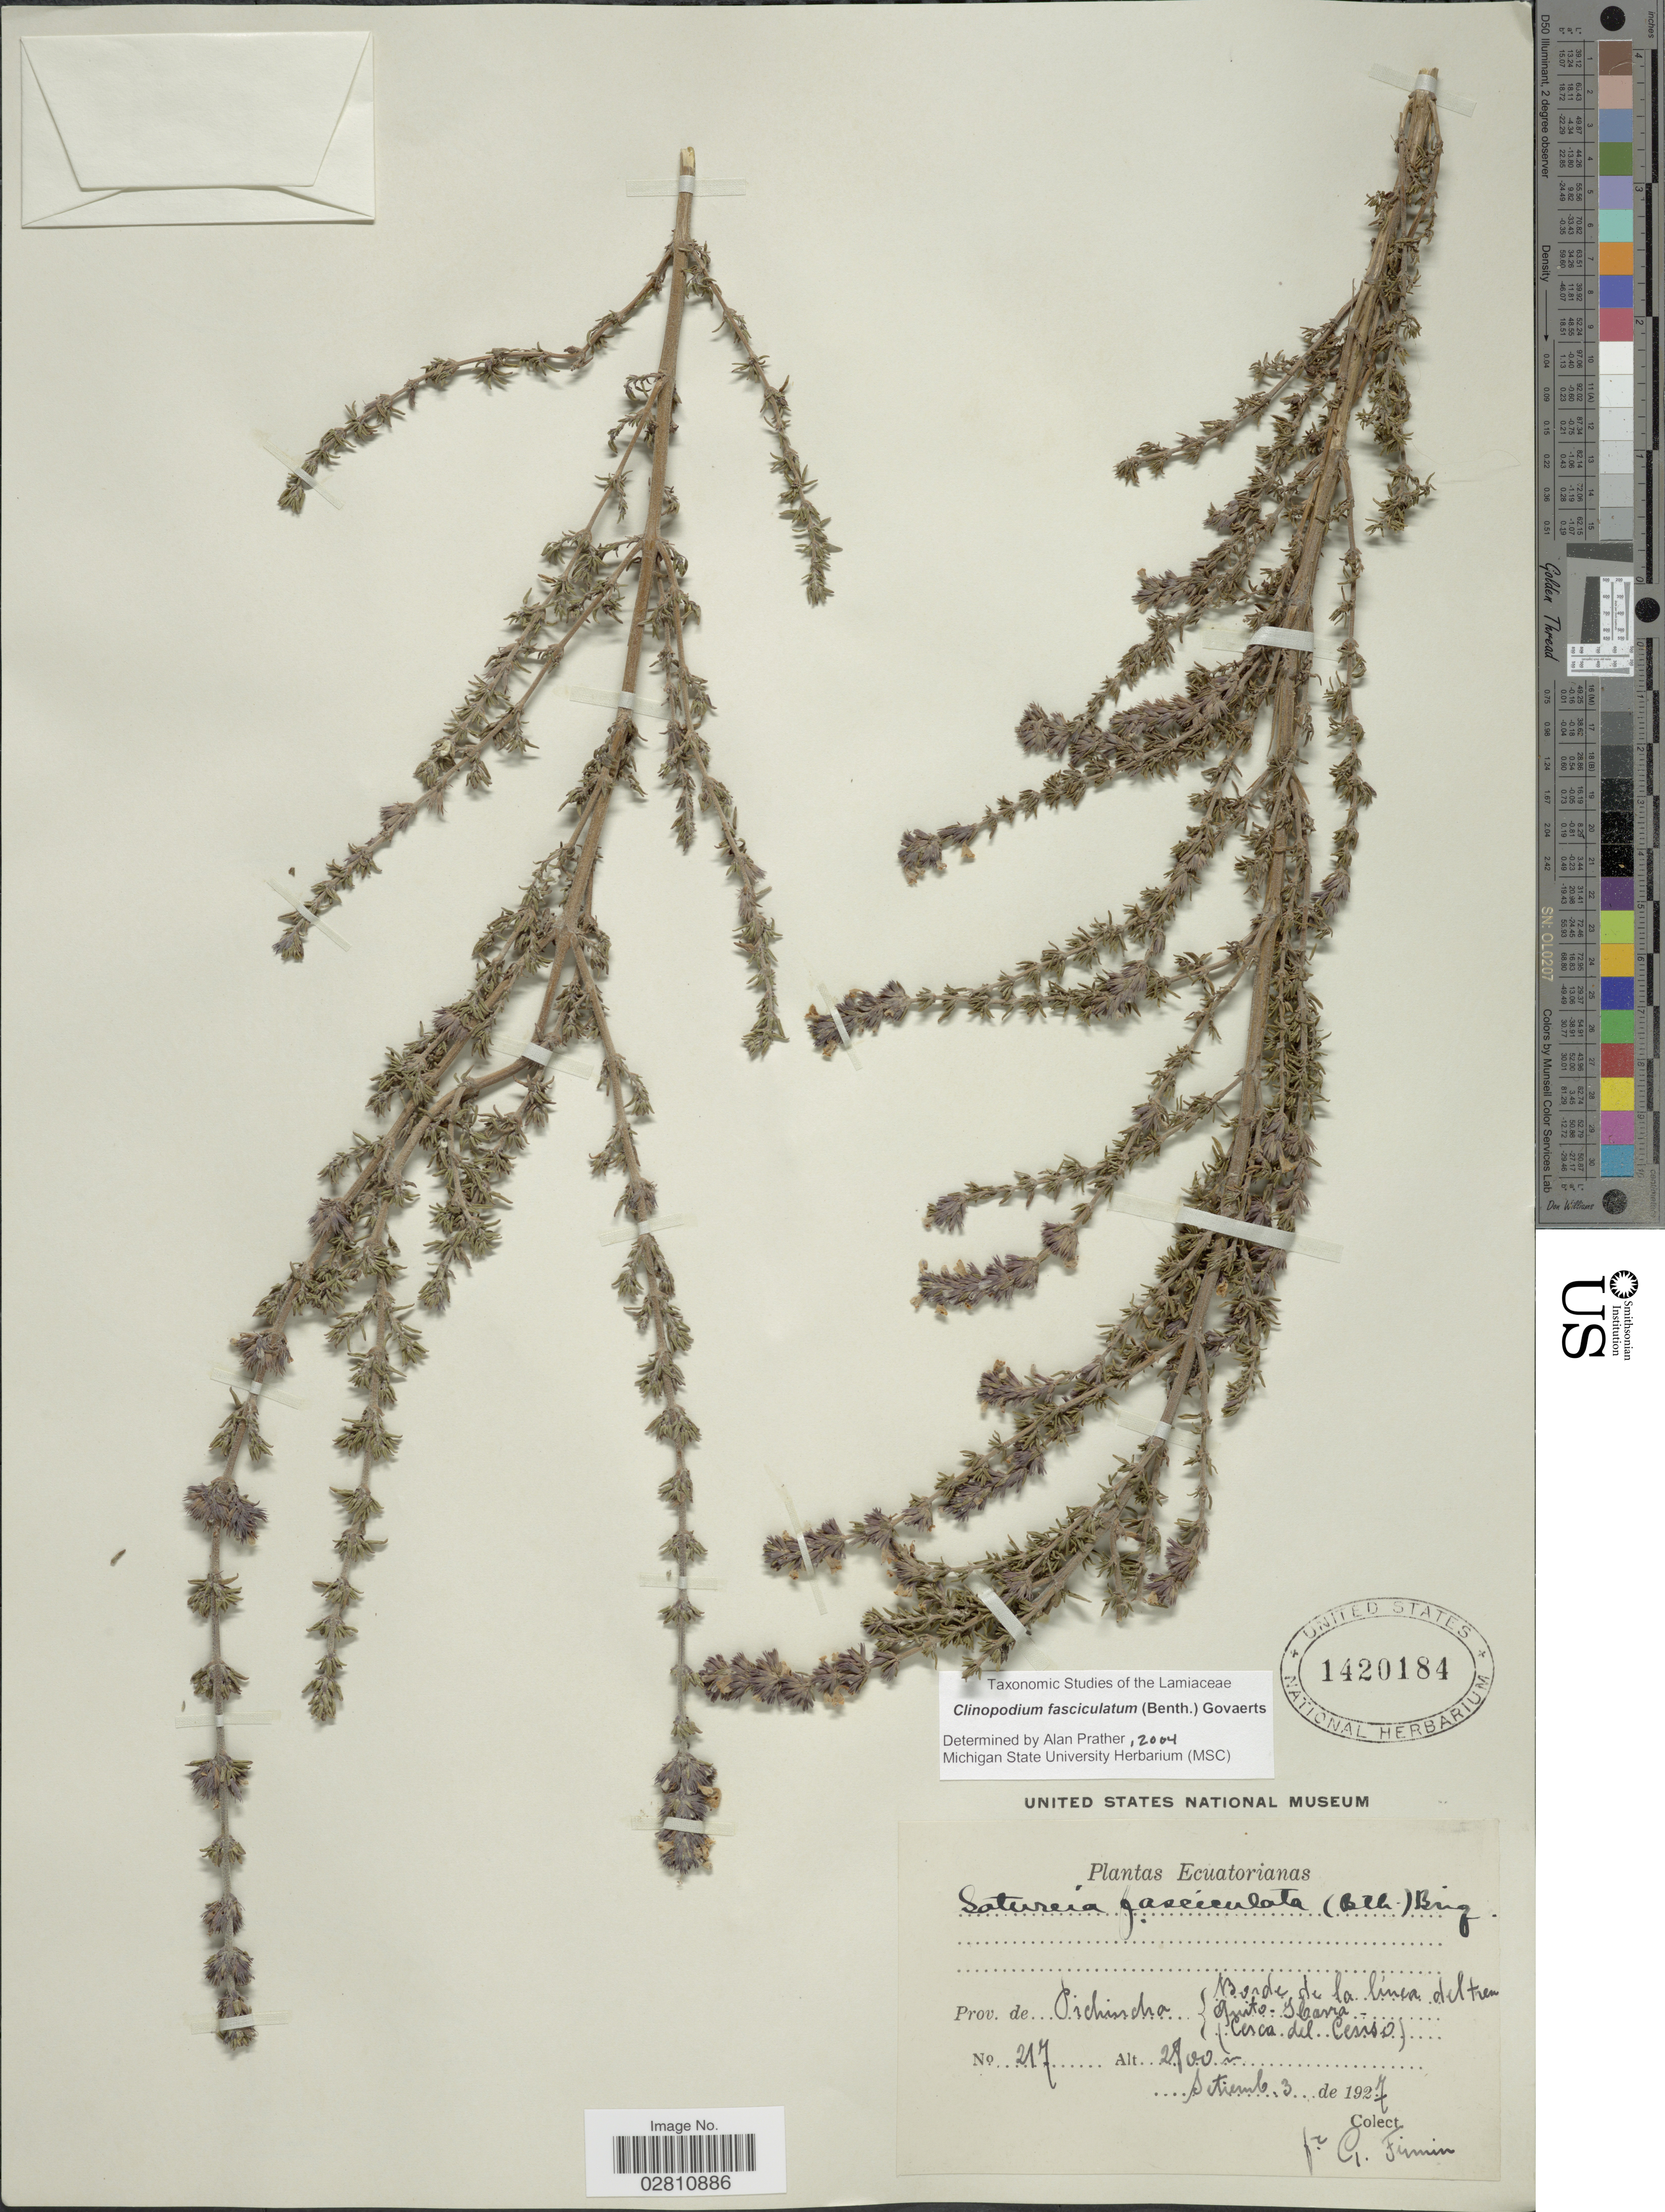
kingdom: Plantae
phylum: Tracheophyta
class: Magnoliopsida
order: Lamiales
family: Lamiaceae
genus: Clinopodium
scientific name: Clinopodium fasciculatum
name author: (Benth.) Govaerts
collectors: F. Firmin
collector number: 217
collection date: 1927-09-03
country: Ecuador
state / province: Pichincha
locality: Prov. Pichincha: Borde de la linea del tren Quito - Ibarra (Cerca del Censo [interpreted]).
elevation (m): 2700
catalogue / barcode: US 1420184